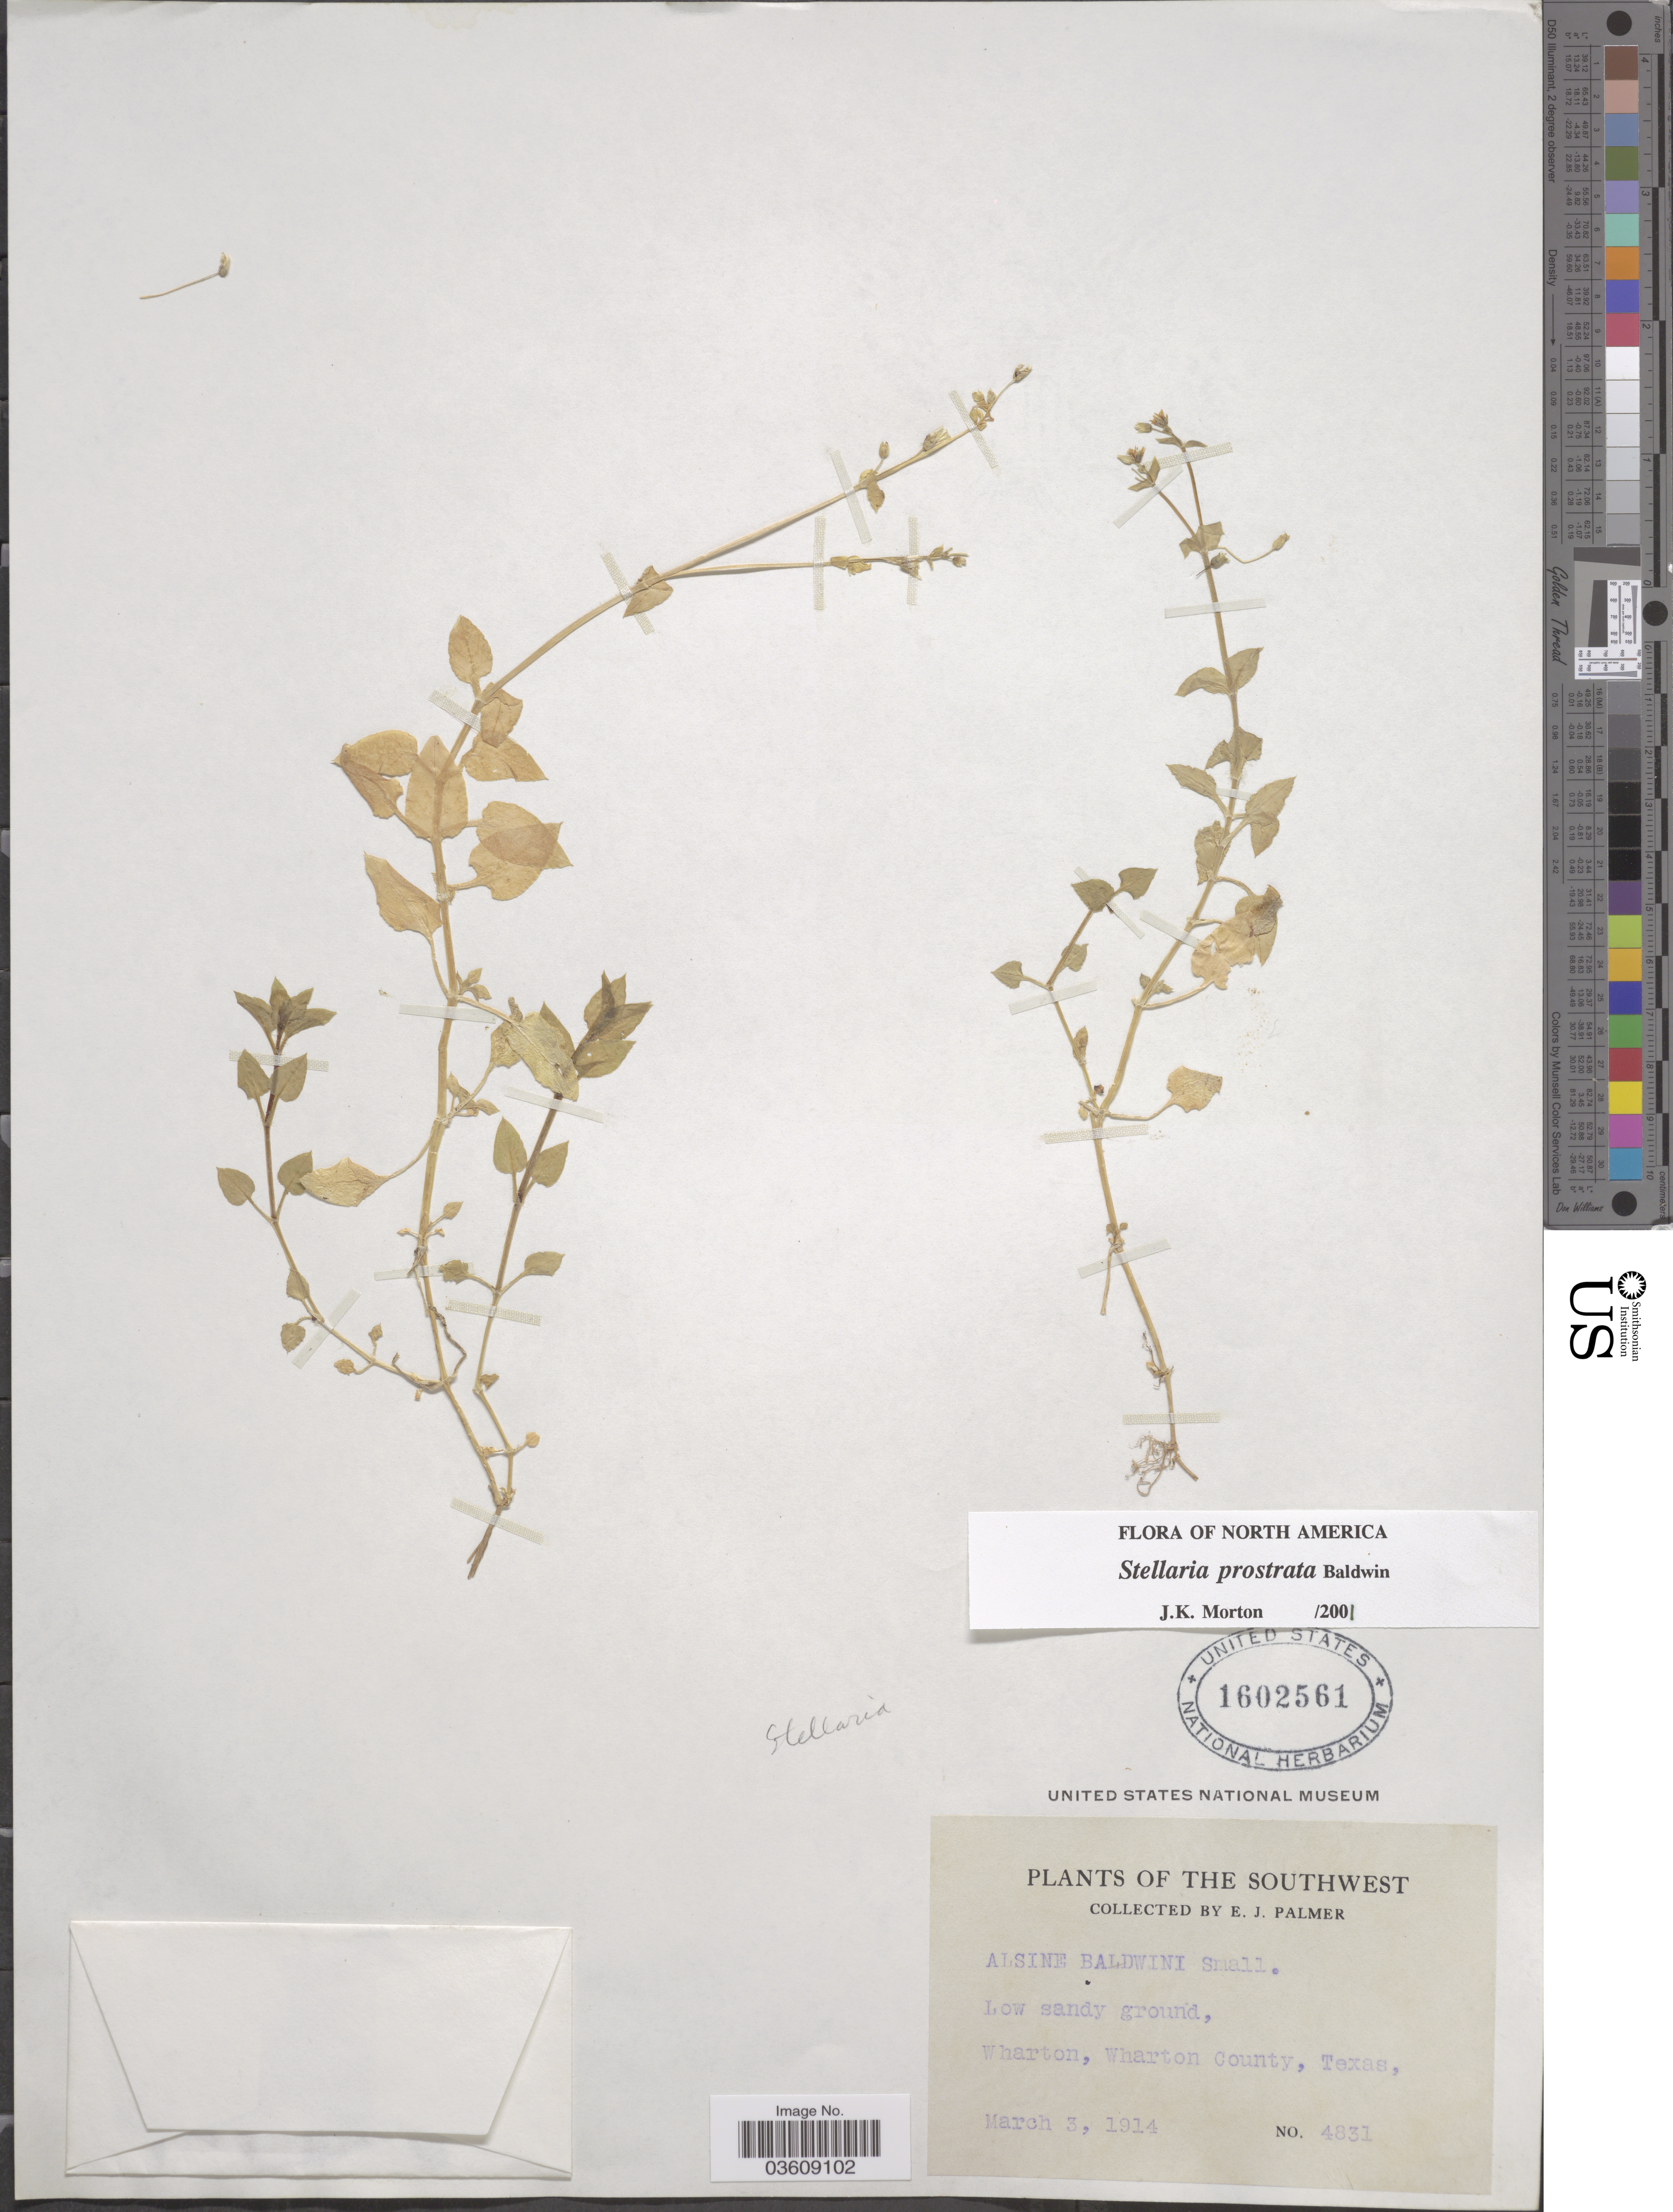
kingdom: Plantae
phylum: Tracheophyta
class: Magnoliopsida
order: Caryophyllales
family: Caryophyllaceae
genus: Stellaria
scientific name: Stellaria prostrata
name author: Baldwin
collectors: E. J. Palmer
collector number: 4831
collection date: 1914-03-03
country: United States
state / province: Texas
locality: Southwest. Wharton, Wharton County.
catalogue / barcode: US 1602561